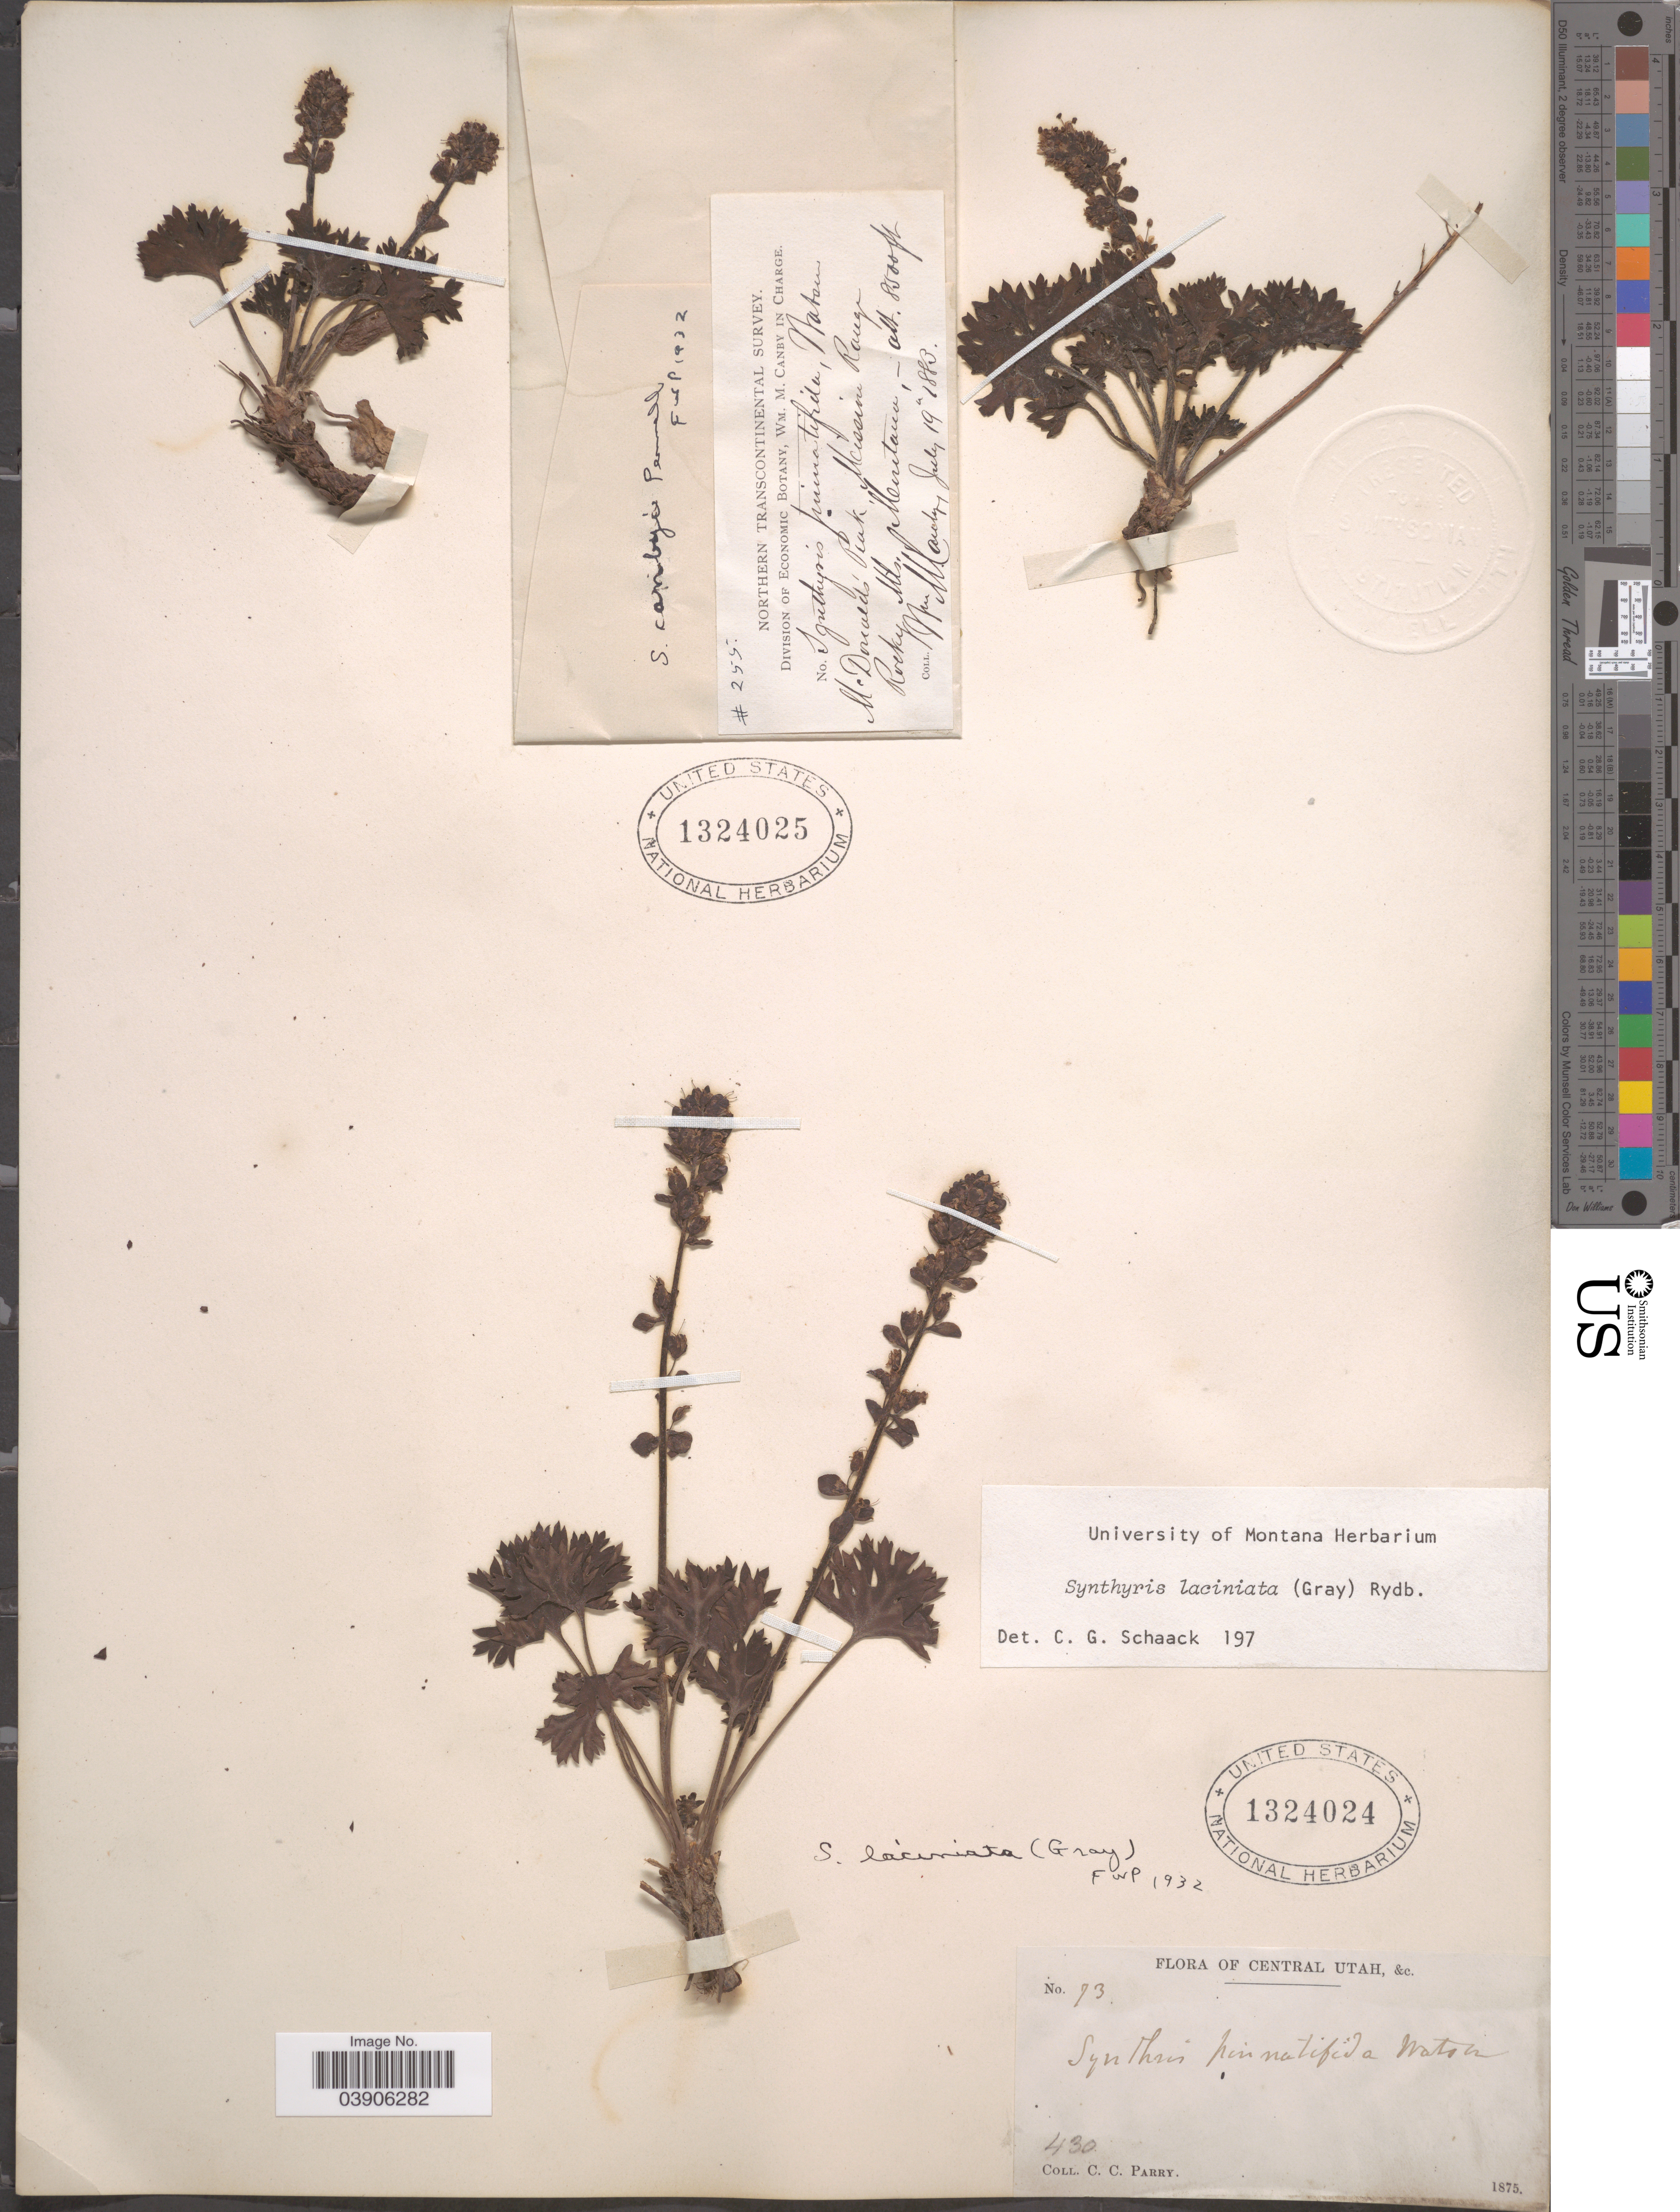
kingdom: Plantae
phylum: Tracheophyta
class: Magnoliopsida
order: Lamiales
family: Plantaginaceae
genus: Synthyris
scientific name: Synthyris laciniata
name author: (A. Gray) Rydb.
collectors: W. M. Canby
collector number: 255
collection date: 1883-07-19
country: United States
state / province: Montana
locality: McDonald's Peak, Mission Range. Rocky Mts.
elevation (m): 2591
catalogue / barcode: US 1324025-2